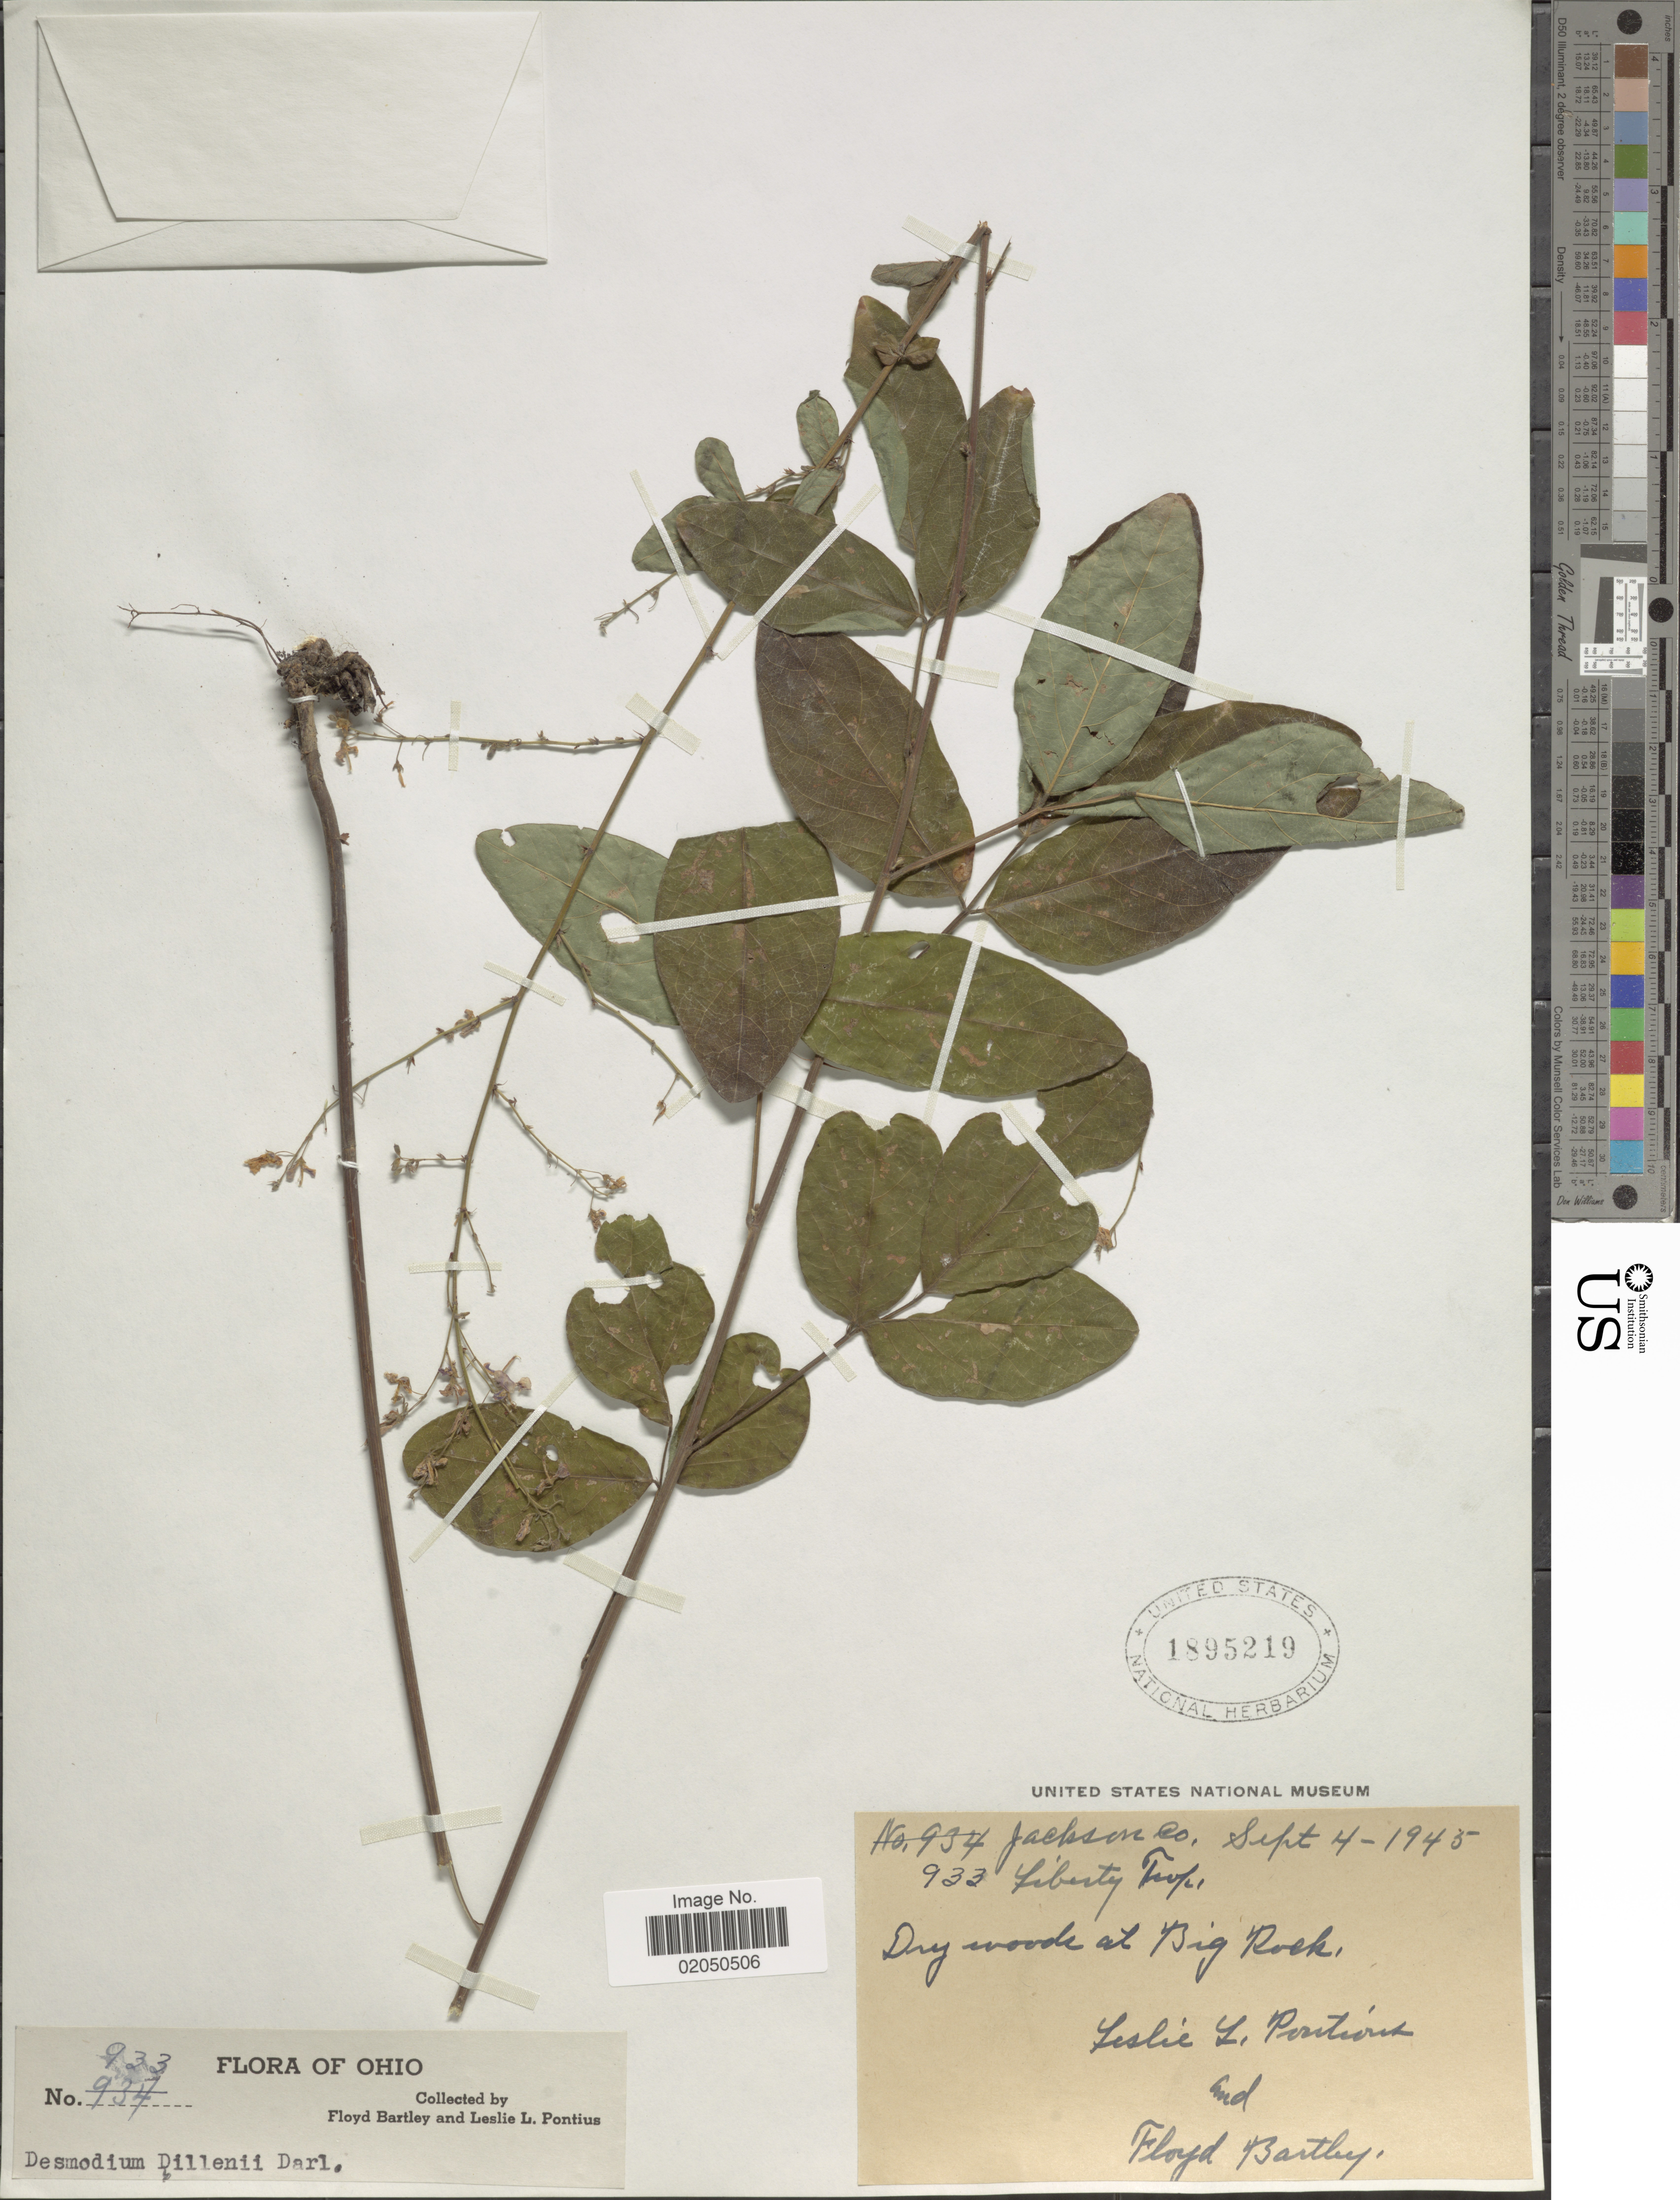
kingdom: Plantae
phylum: Tracheophyta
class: Magnoliopsida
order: Fabales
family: Fabaceae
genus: Desmodium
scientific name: Desmodium glabellum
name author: (Michx.) DC.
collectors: F. Bartley & L. Pontius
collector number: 933/934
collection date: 1945-09-04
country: United States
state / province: Ohio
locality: Jackson Co., Liberty Twp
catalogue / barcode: US 1895219